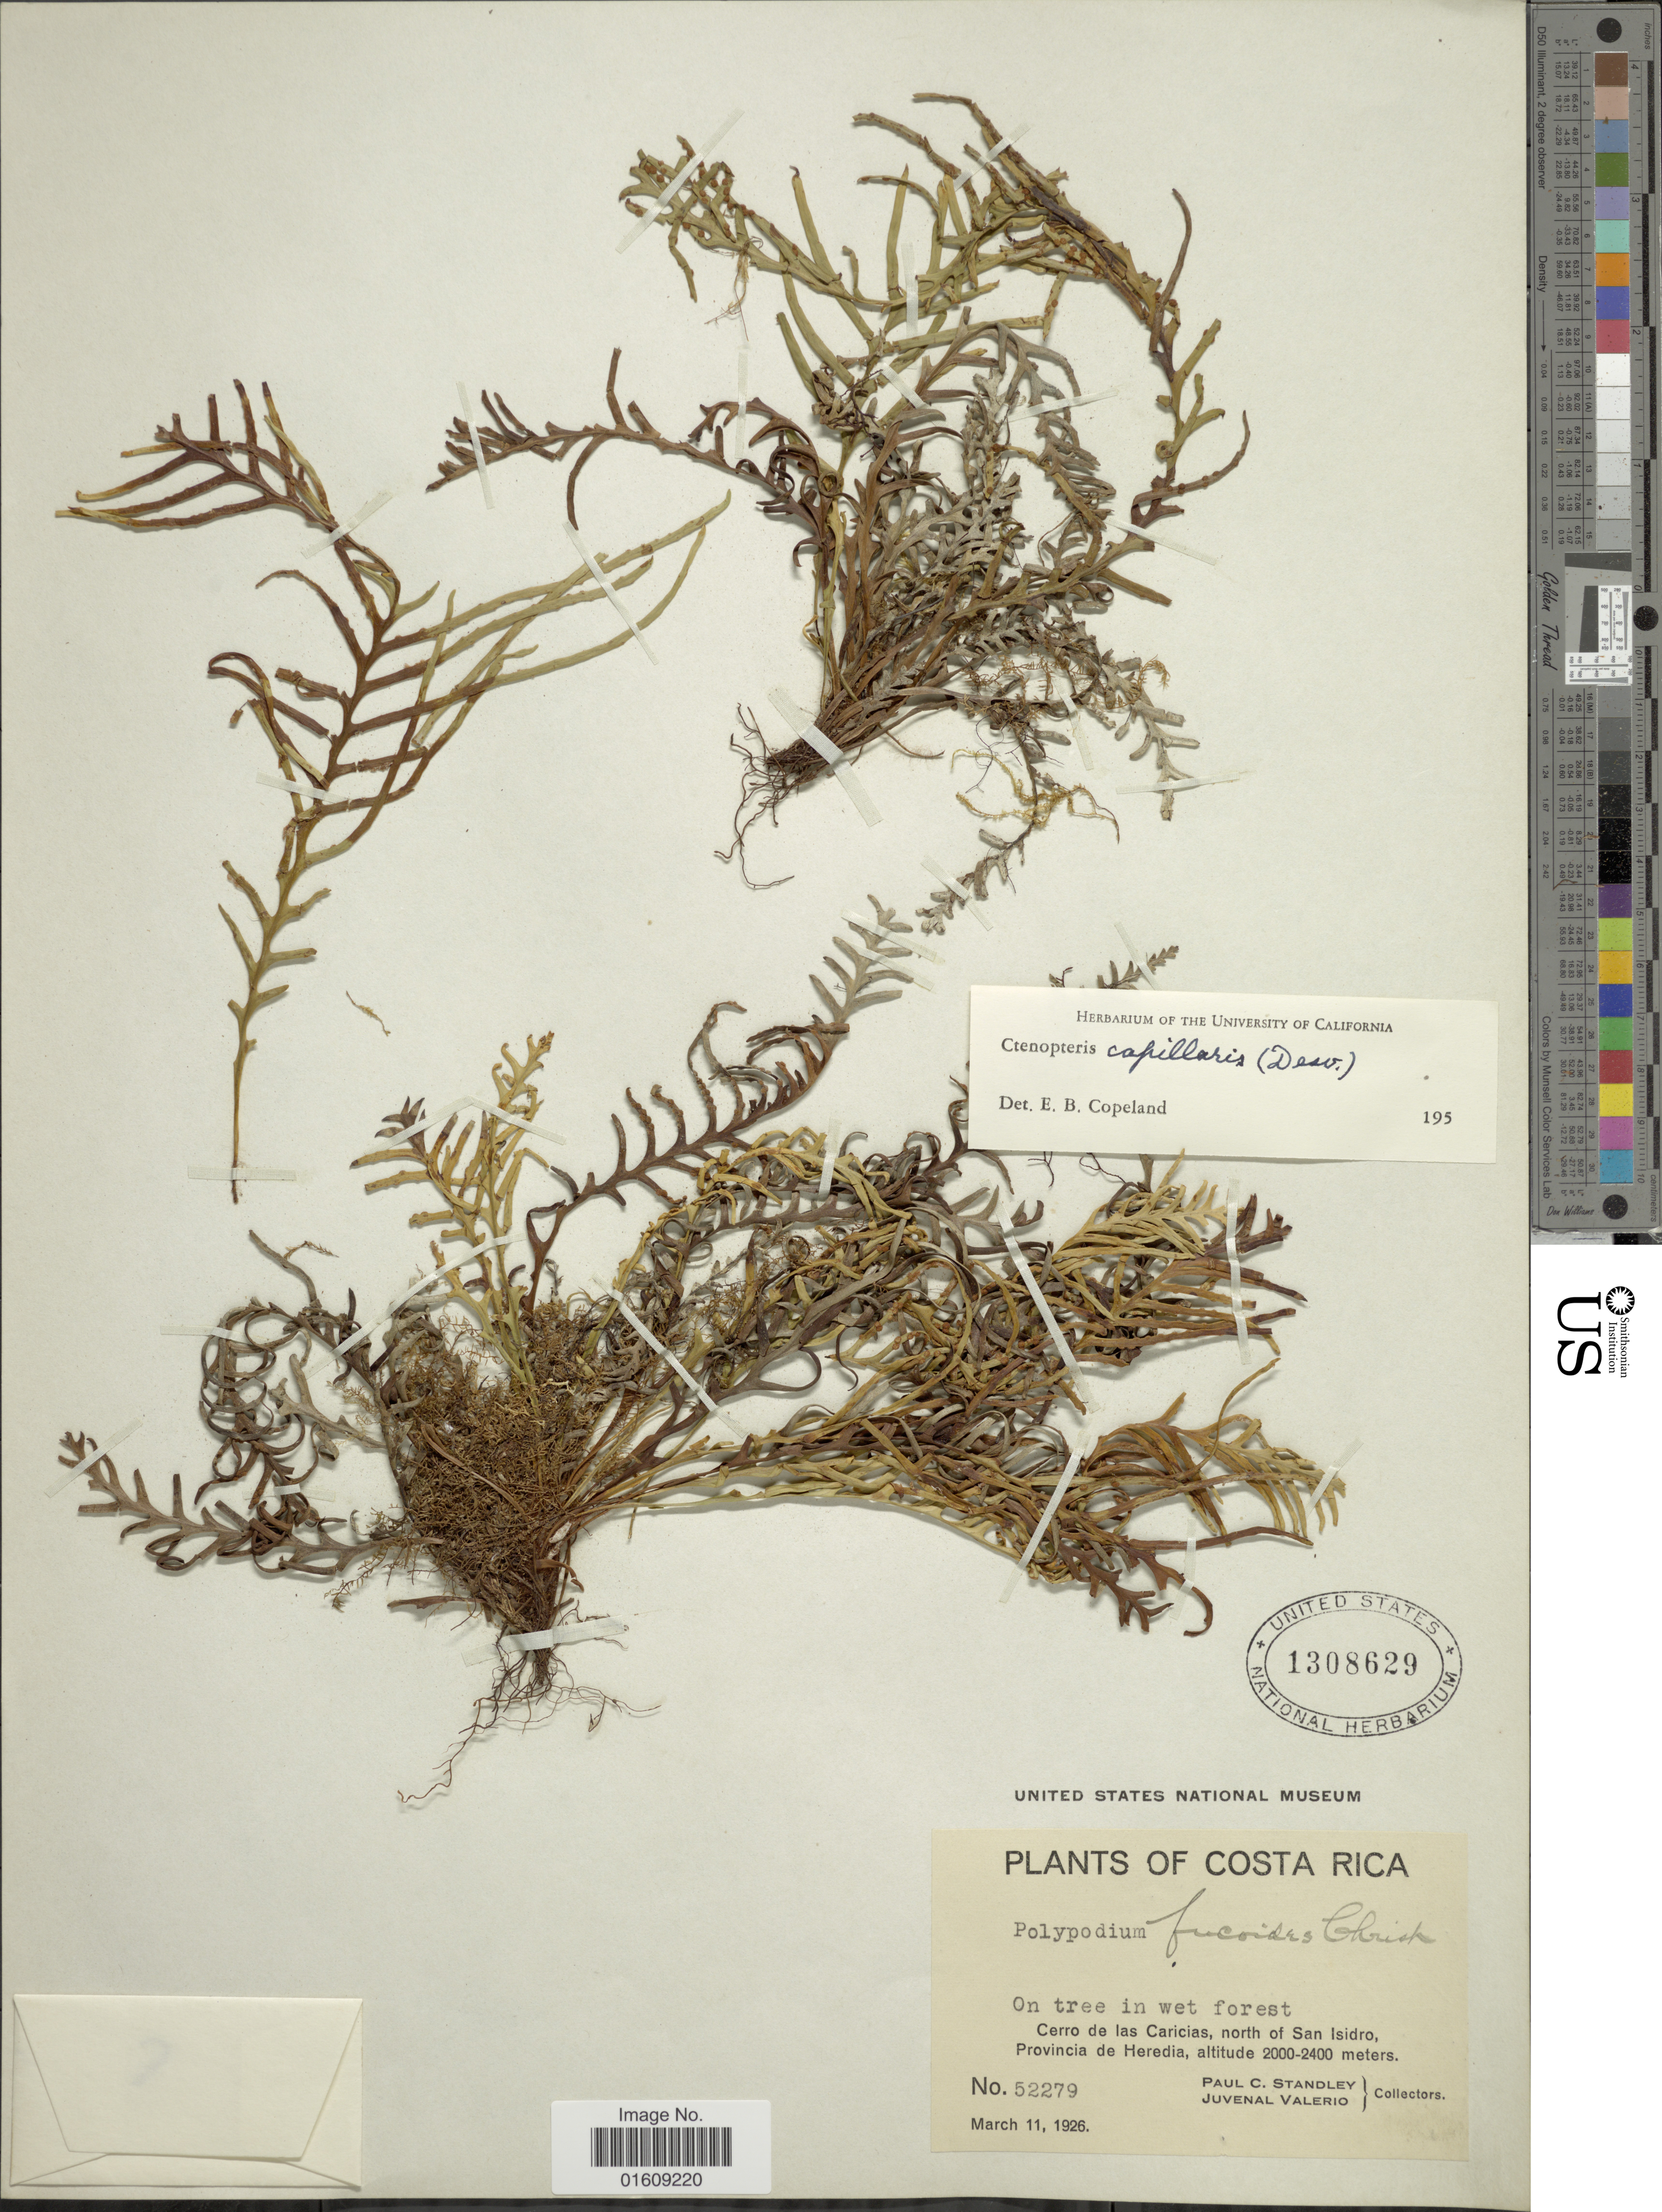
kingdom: Plantae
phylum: Tracheophyta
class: Polypodiopsida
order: Polypodiales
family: Polypodiaceae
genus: Ceradenia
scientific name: Ceradenia fucoides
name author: (Christ) L.E. Bishop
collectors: P. C. Standley & J. Valerio R.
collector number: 52279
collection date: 1926-03-11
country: Costa Rica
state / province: Heredia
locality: Costa Rica, Cerro de las Caricias, north of San Isidro, Provincia de Heredia.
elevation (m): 2000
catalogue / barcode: US 1308629